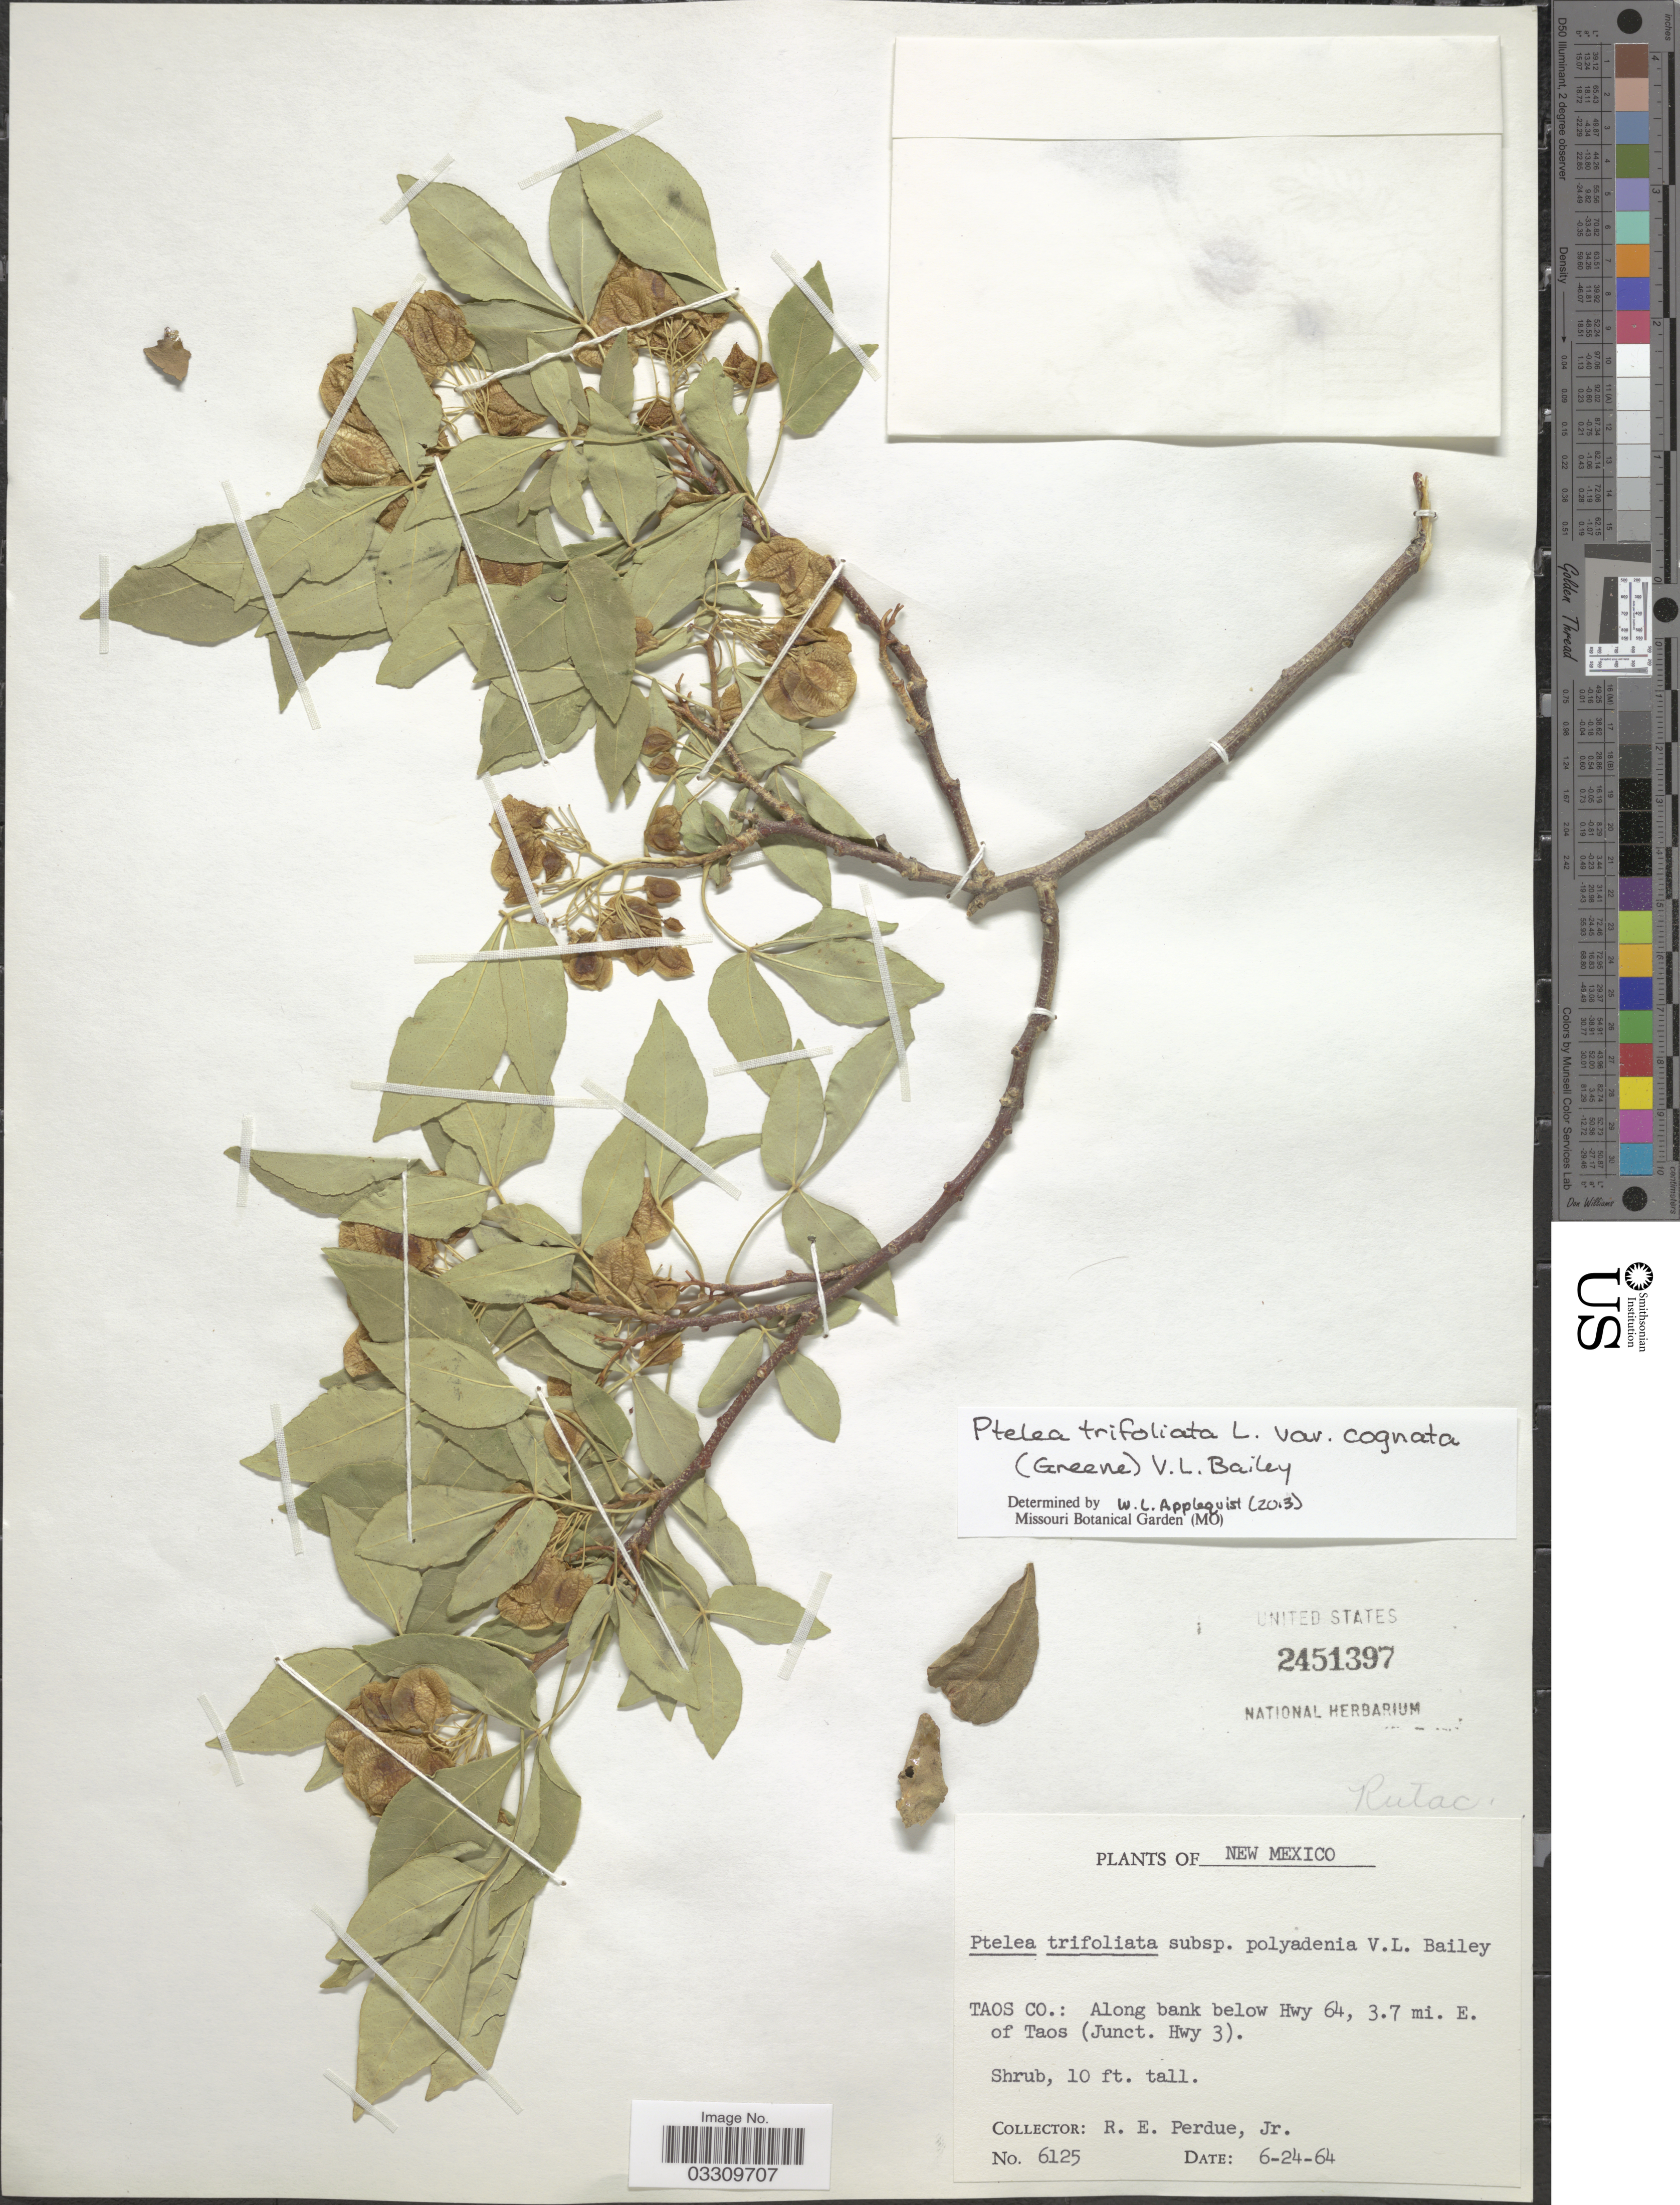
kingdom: Plantae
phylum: Tracheophyta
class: Magnoliopsida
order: Sapindales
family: Rutaceae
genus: Ptelea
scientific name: Ptelea trifoliata var. cognata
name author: (Greene) V. L. Bailey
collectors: R. E. Perdue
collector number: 6125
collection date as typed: Transcribed d/m/y: 24/6/64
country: United States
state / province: New Mexico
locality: Taos Co.: Along bank below Hwy 64, 3.7 mi. E. of Taos (Junct. Hwy 3).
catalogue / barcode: US 2451397